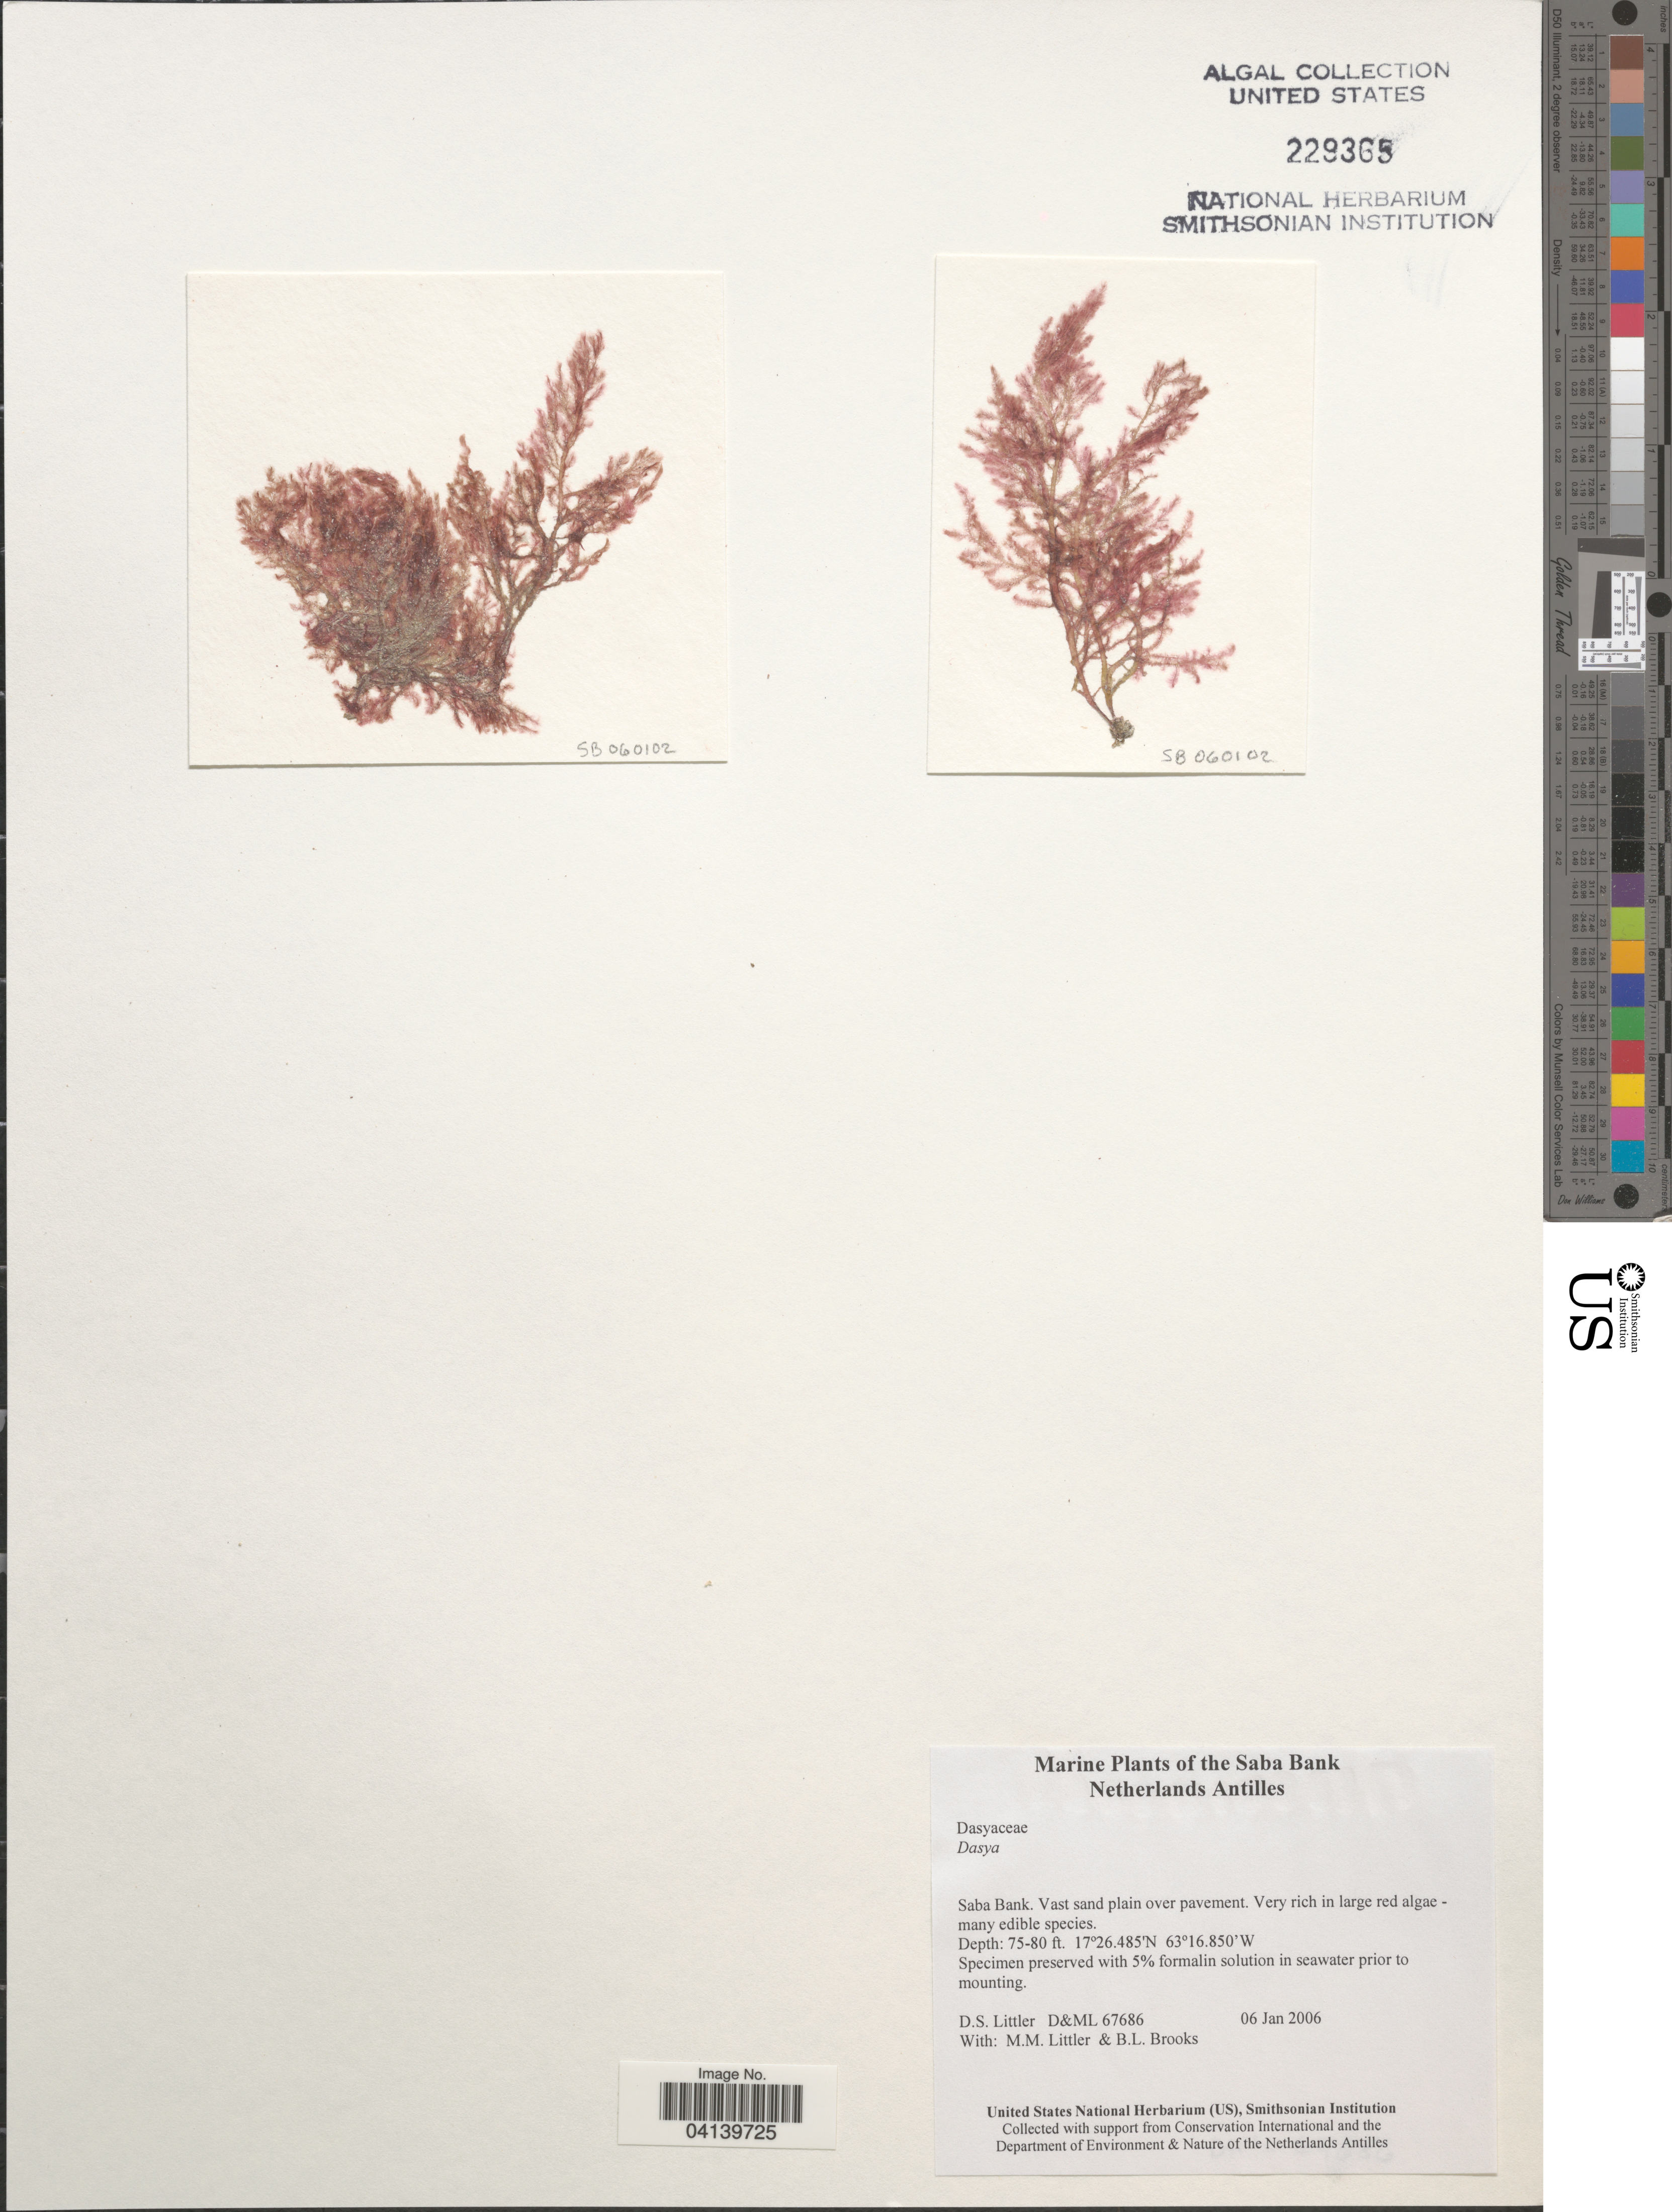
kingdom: Plantae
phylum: Rhodophyta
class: Florideophyceae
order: Ceramiales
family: Dasyaceae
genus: Dasya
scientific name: Dasya sp.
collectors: D. S. Littler & B. Brooks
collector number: D&ML 67686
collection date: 2006-01-06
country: Netherlands Antilles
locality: The Saba Bank.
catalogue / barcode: US 229365